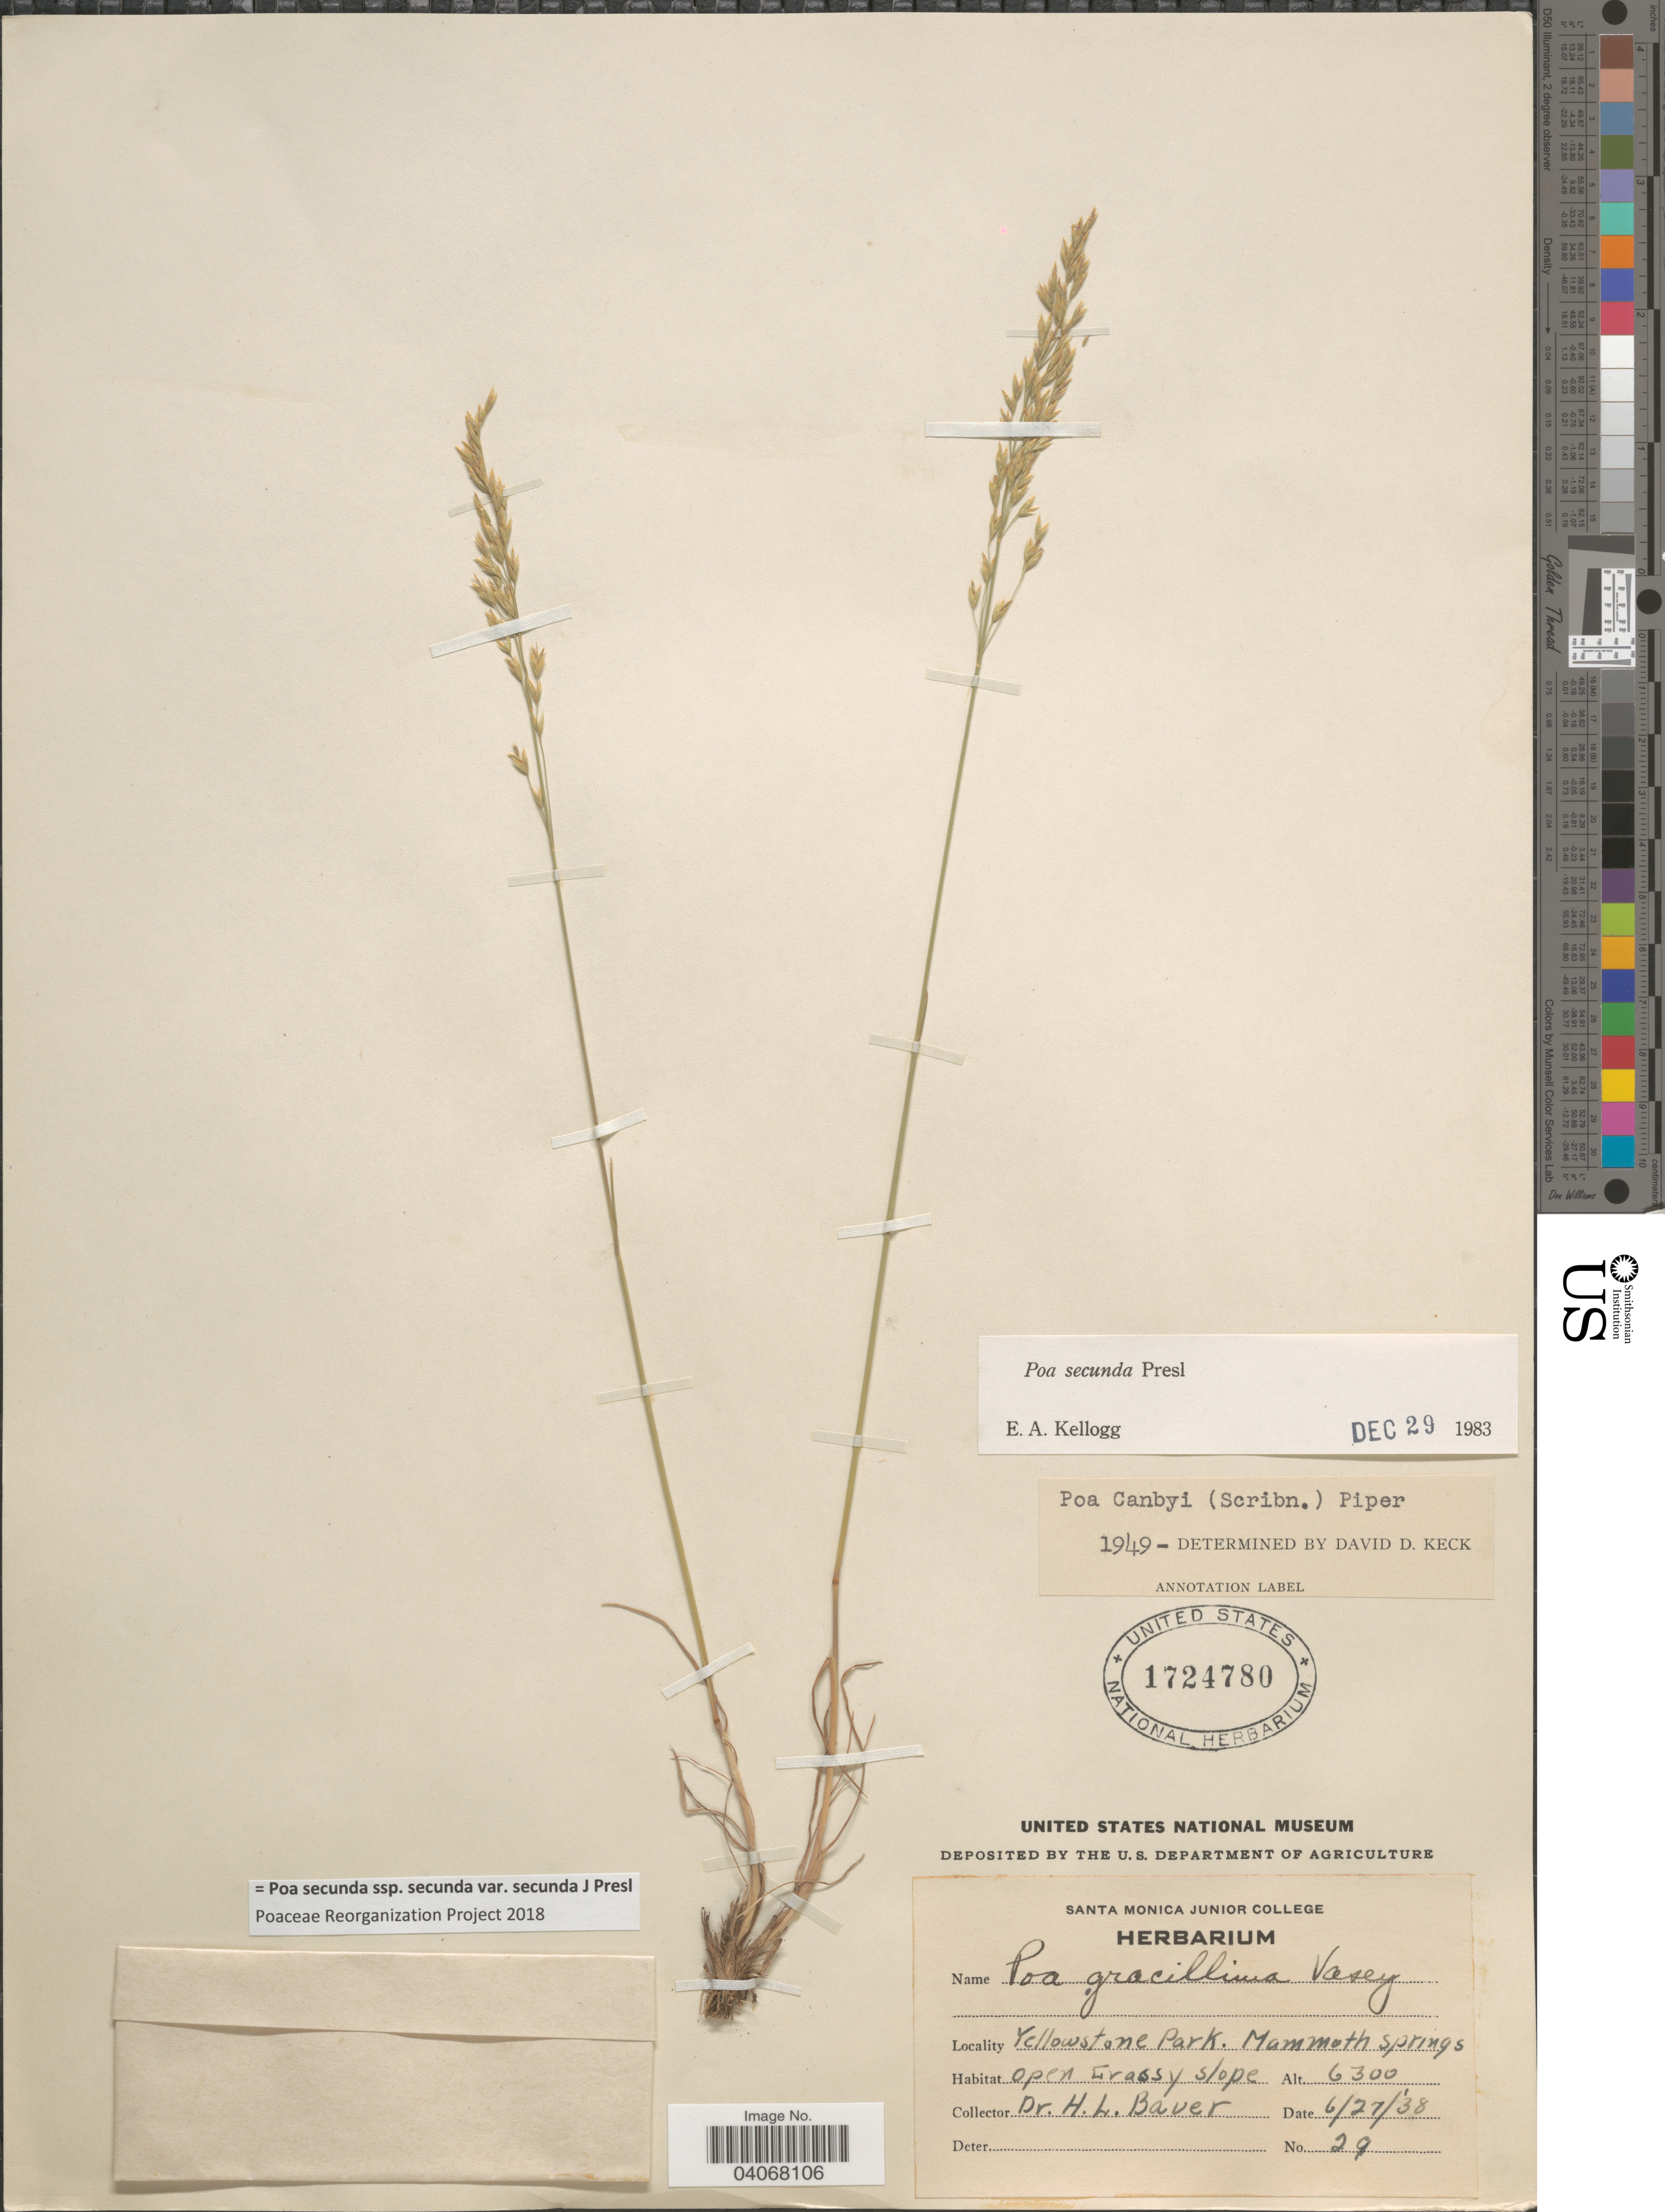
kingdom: Plantae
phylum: Tracheophyta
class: Liliopsida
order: Poales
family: Poaceae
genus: Poa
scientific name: Poa secunda subsp. secunda var. secunda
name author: J. Presl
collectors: H. Baver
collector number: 29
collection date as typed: Transcribed d/m/y: 27/6/38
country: United States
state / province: Wyoming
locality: Yellowstone Park. Mammoth Springs.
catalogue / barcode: US 1724780